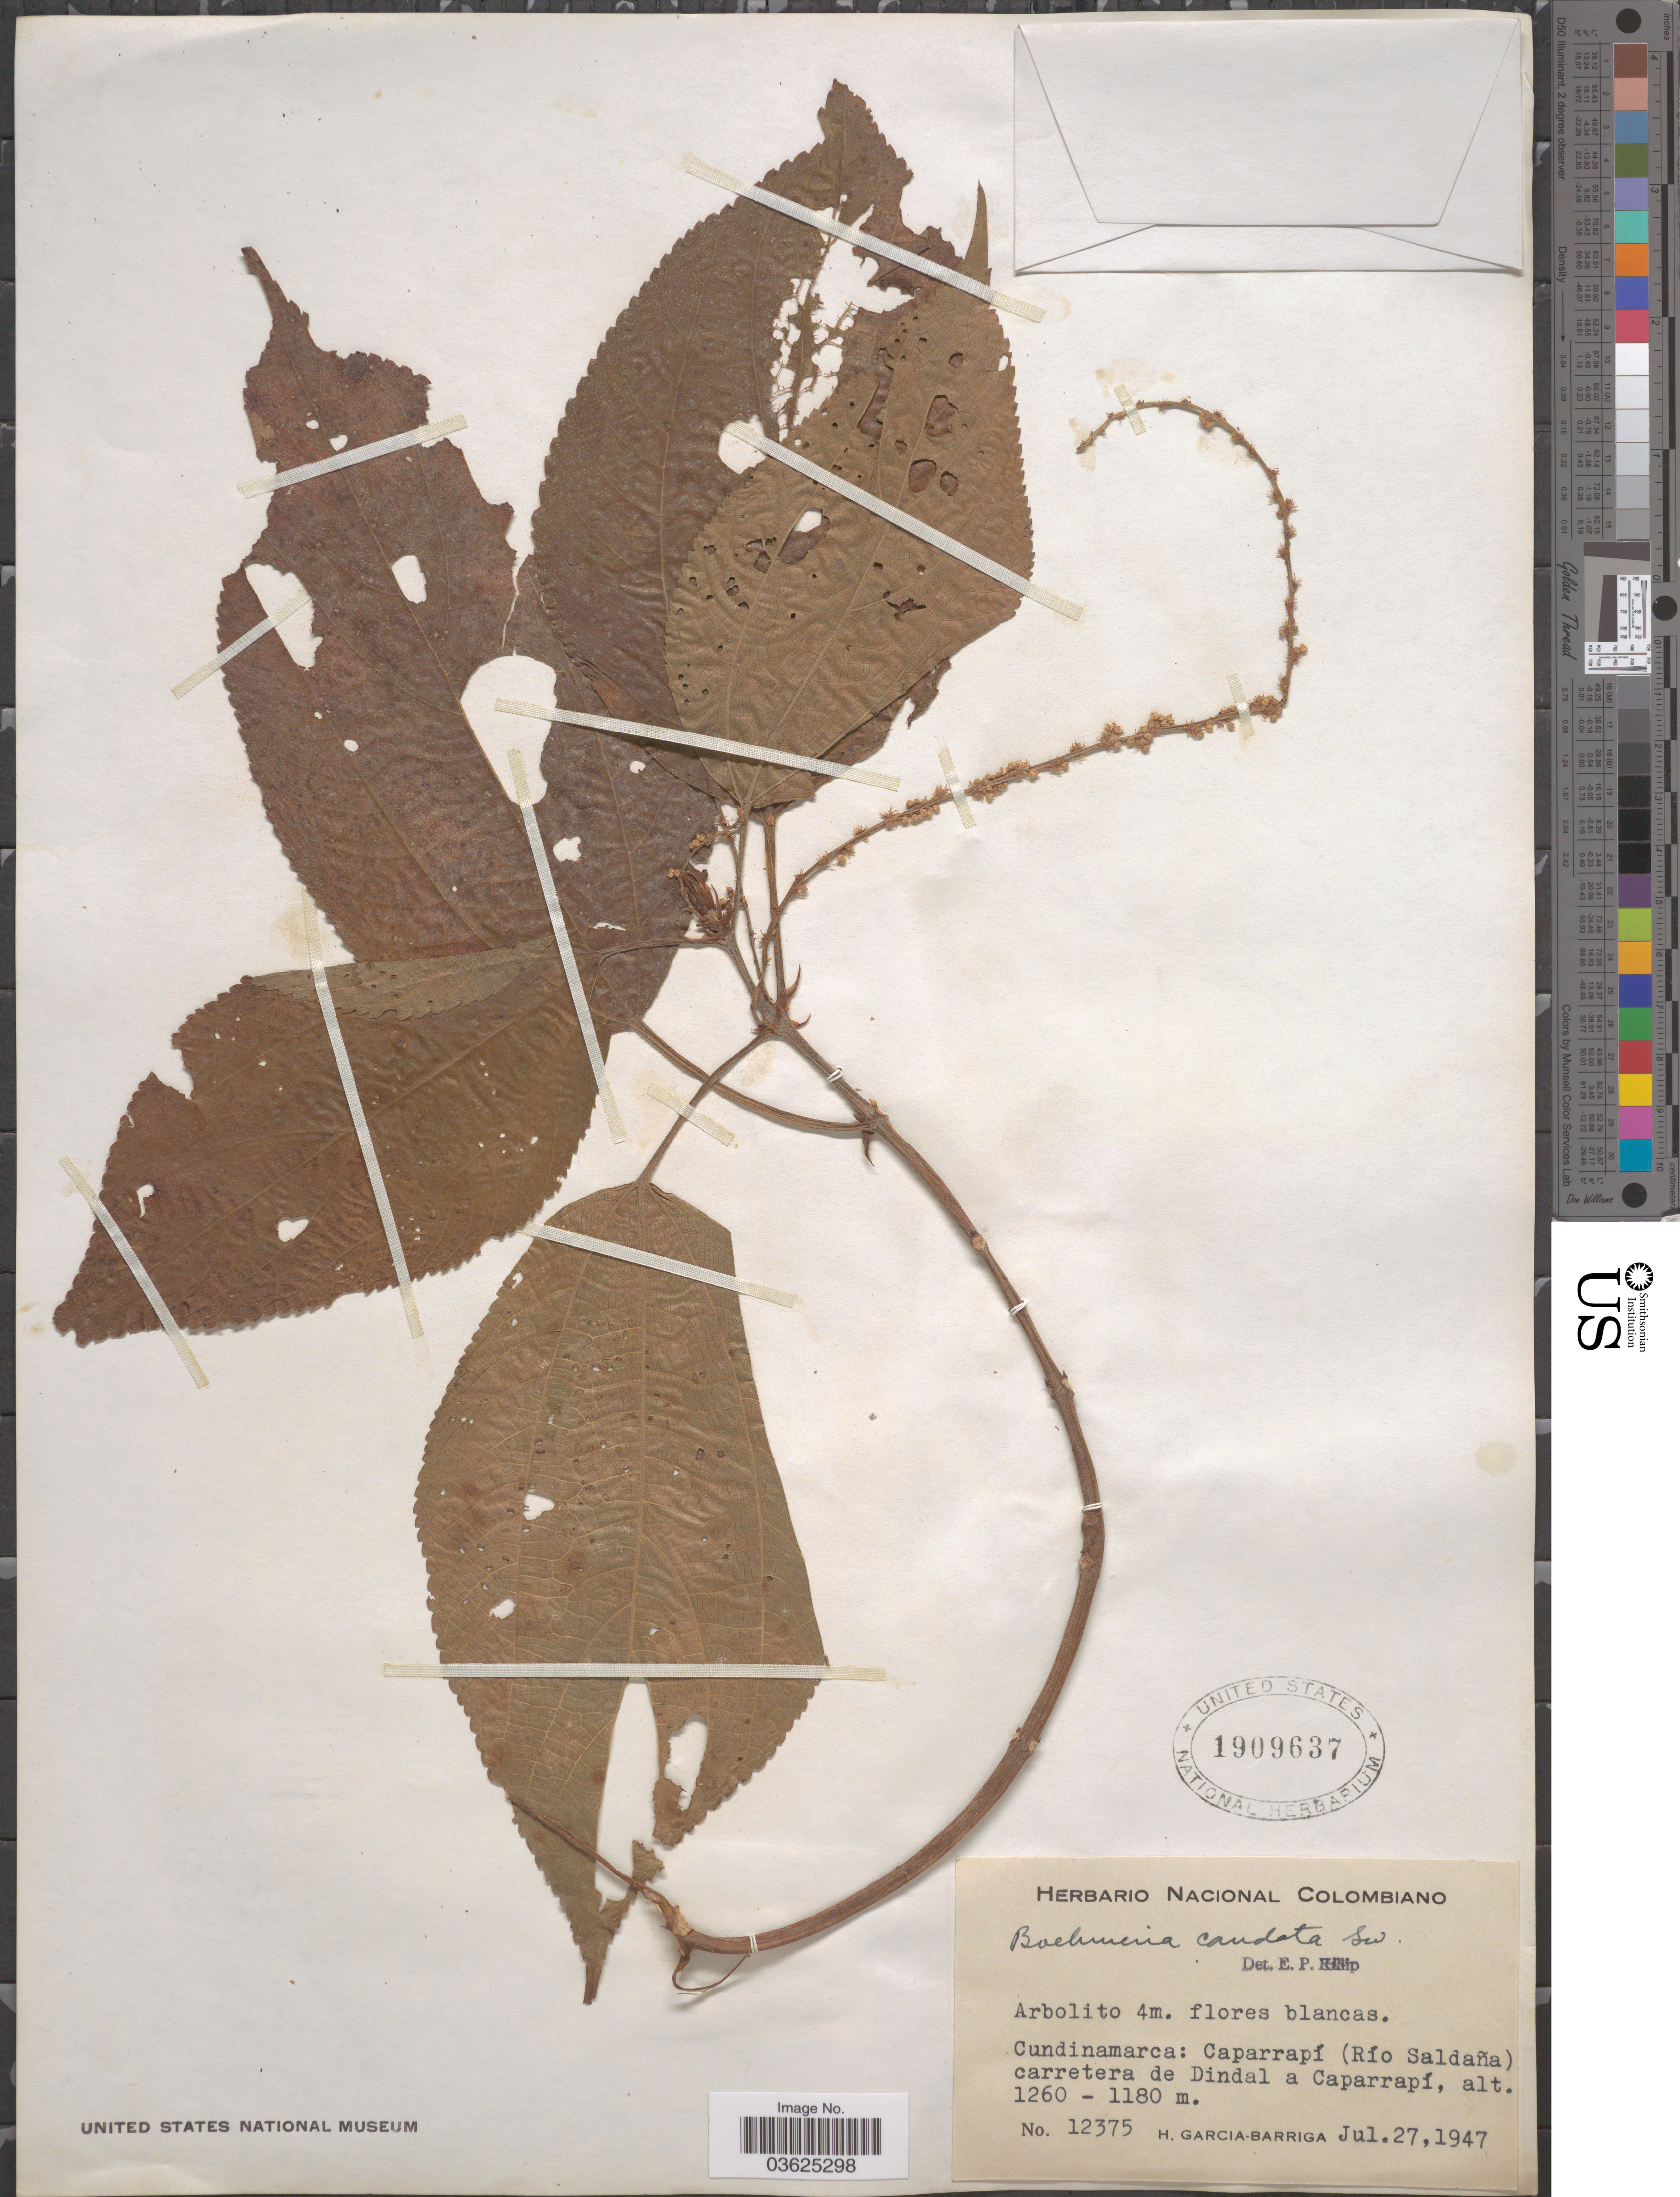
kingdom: Plantae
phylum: Tracheophyta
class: Magnoliopsida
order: Rosales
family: Urticaceae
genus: Boehmeria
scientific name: Boehmeria caudata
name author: Sw.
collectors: H. García Barriga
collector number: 12375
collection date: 1947-07-27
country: Colombia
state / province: Cundinamarca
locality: Caparrapí (Río Saldaña) carretera de Dindal a Caparrapí.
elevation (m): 1180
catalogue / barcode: US 1909637